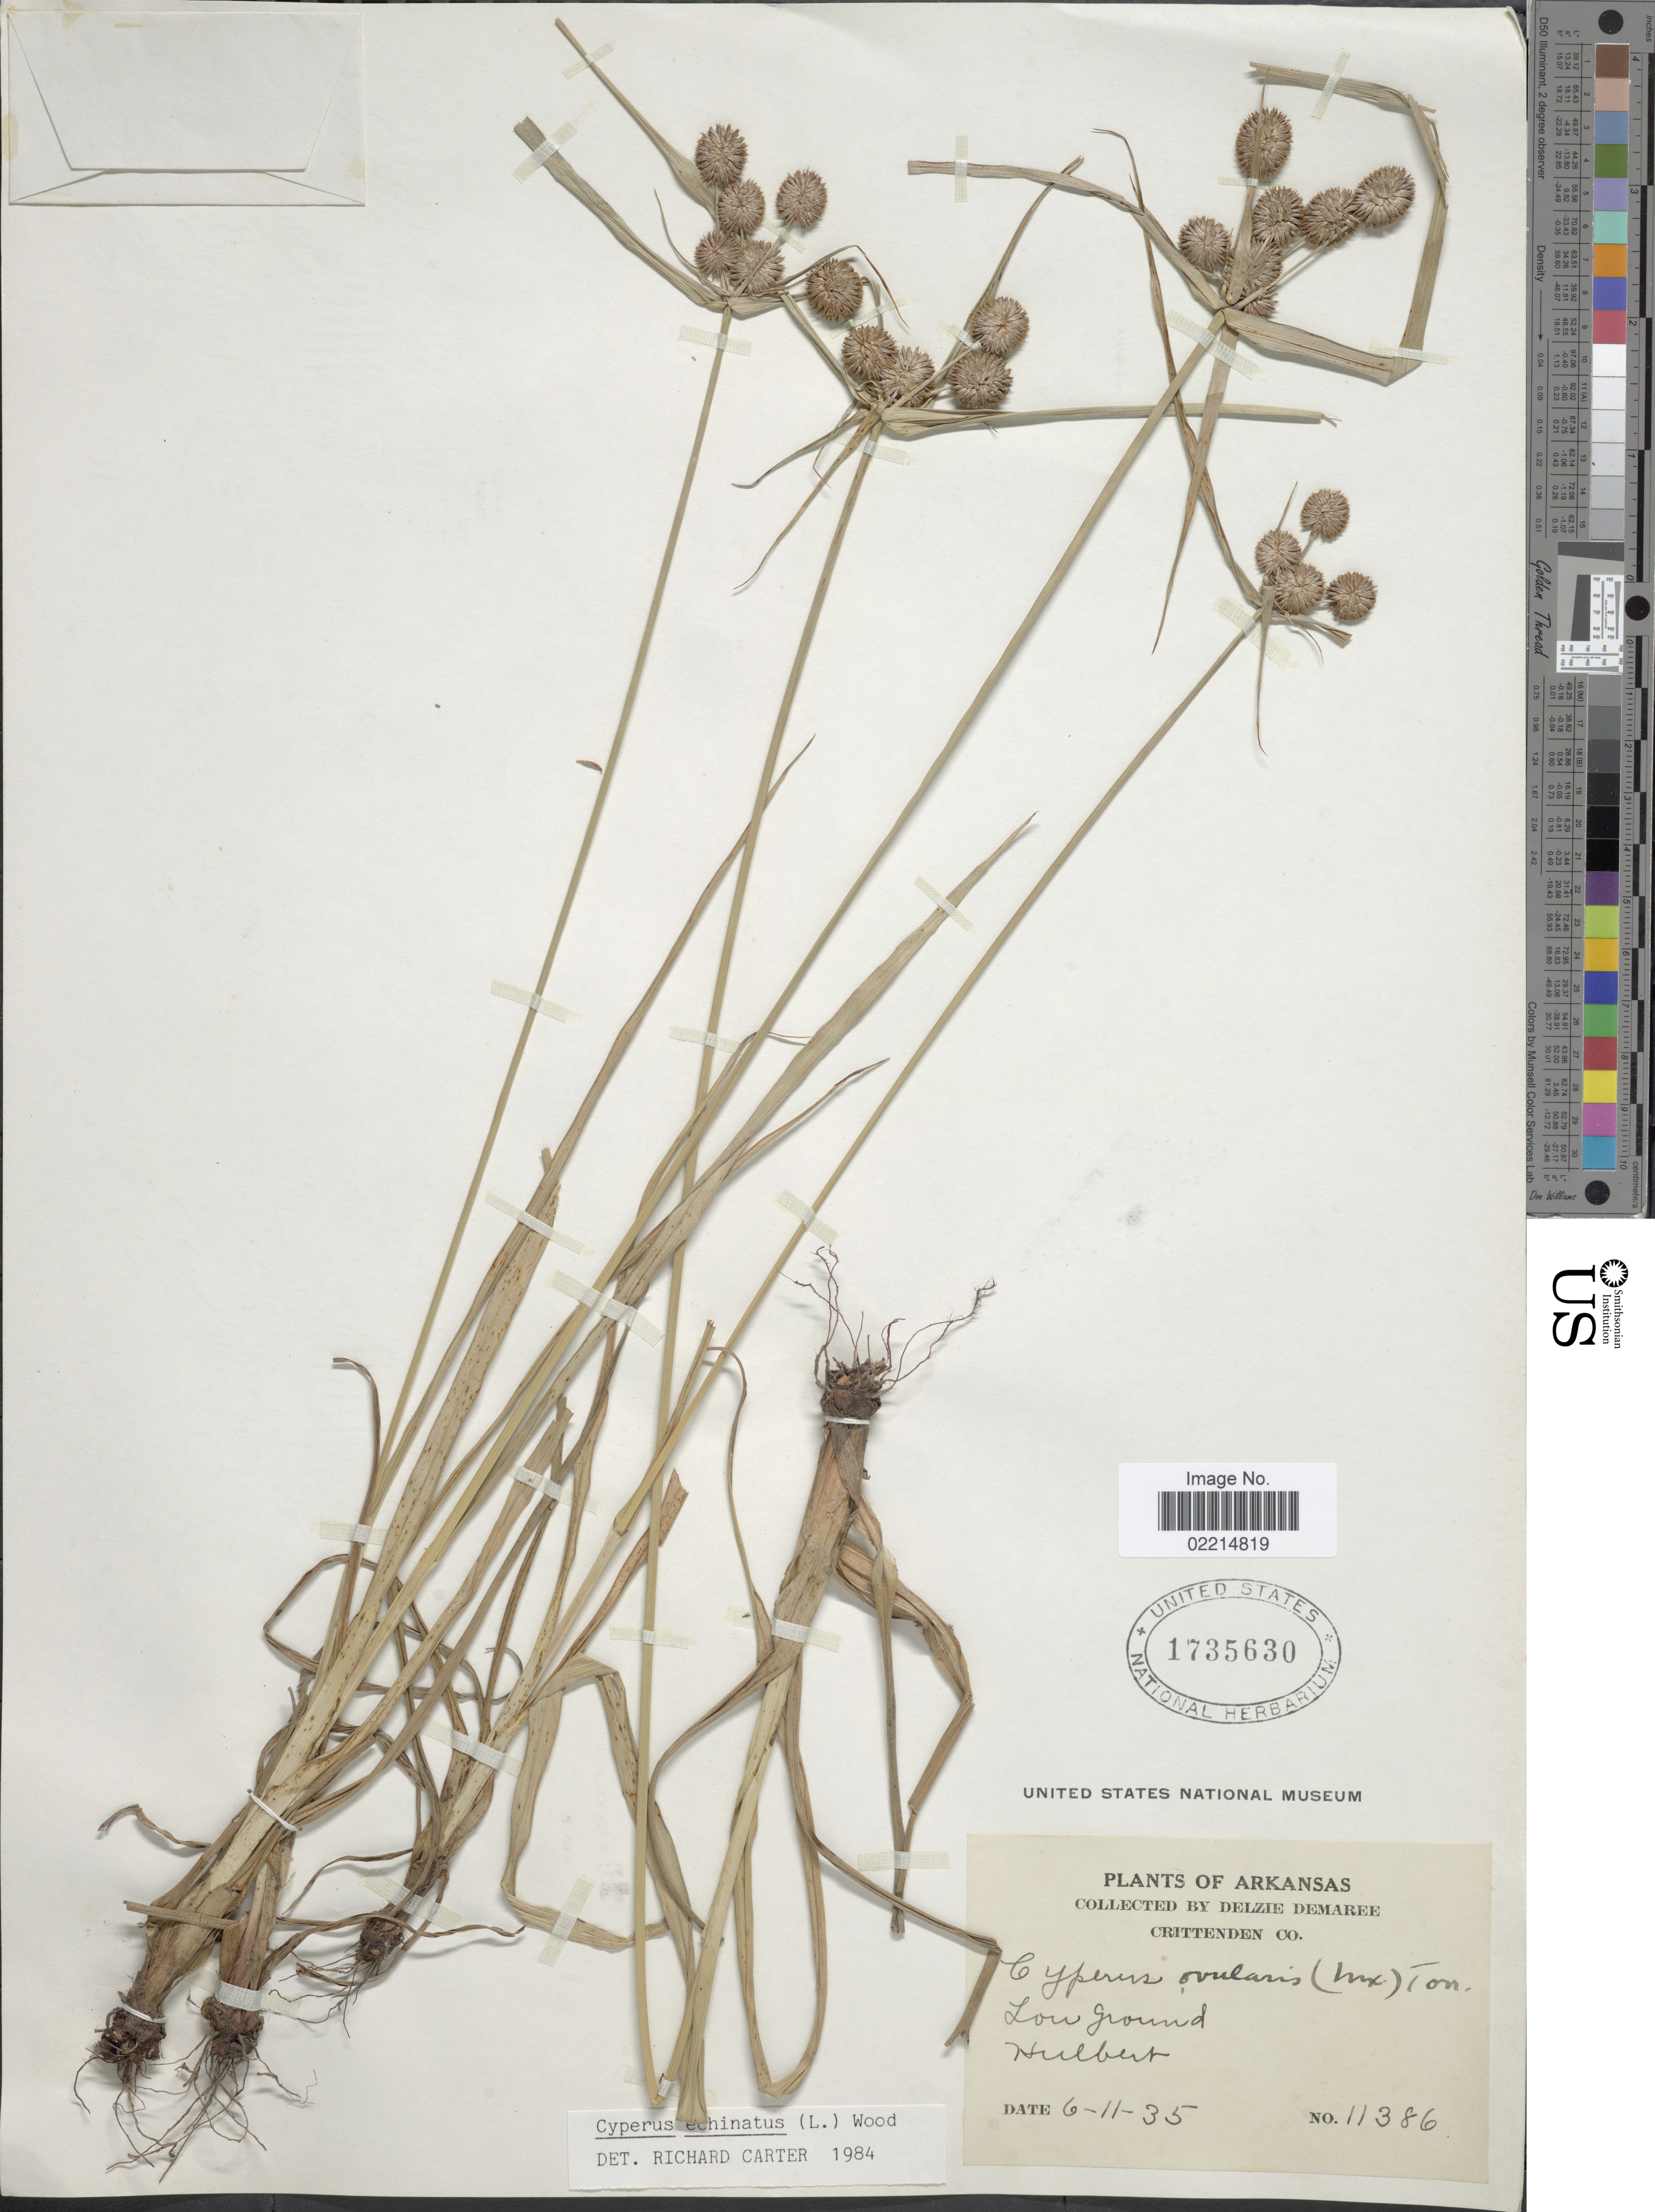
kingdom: Plantae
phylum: Tracheophyta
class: Liliopsida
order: Poales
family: Cyperaceae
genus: Cyperus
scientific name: Cyperus echinatus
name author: (L.) Alph. Wood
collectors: D. Demaree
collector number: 11386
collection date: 1935-06-11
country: United States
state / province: Arkansas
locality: Crittenden Co., low ground, Hulbert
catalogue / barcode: US 1735630